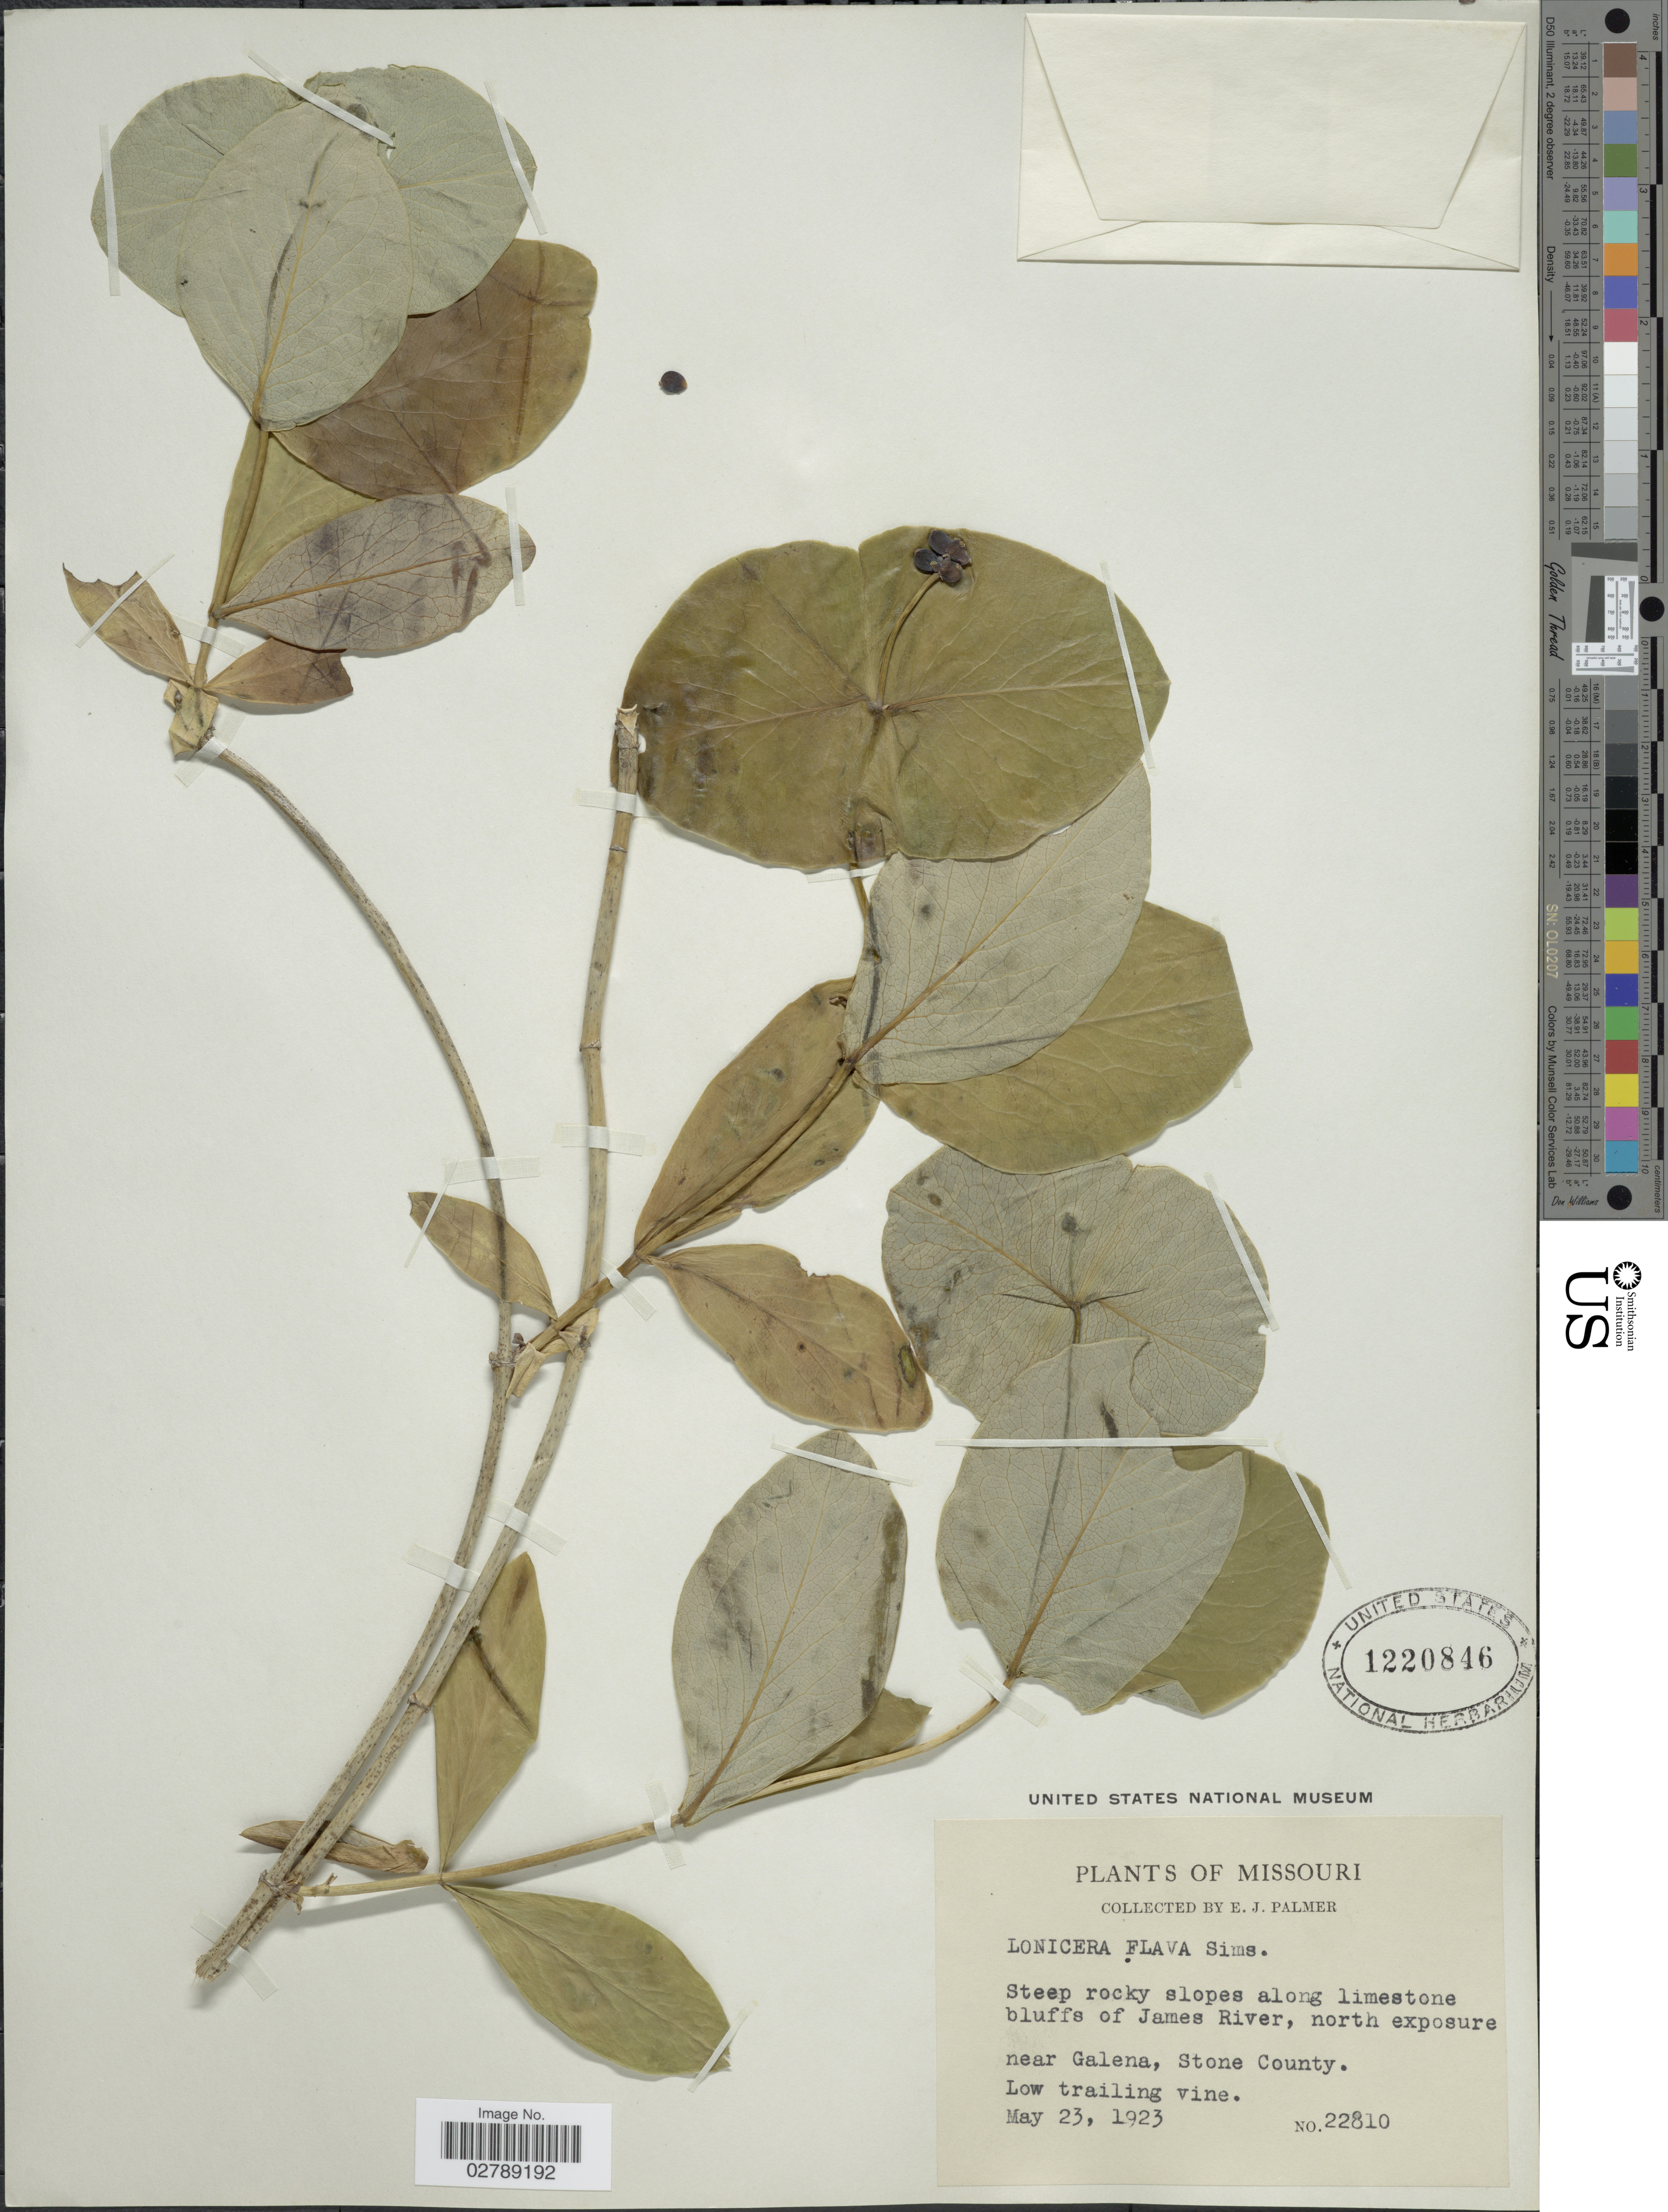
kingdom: Plantae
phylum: Tracheophyta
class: Magnoliopsida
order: Dipsacales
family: Caprifoliaceae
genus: Lonicera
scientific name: Lonicera flava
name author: Sims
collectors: E. J. Palmer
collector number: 22810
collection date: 1923-05-23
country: United States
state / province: Missouri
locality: Steep rocky slopes along limestone bluffs of James River, north exposure near Galena, Stone County.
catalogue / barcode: US 1220846